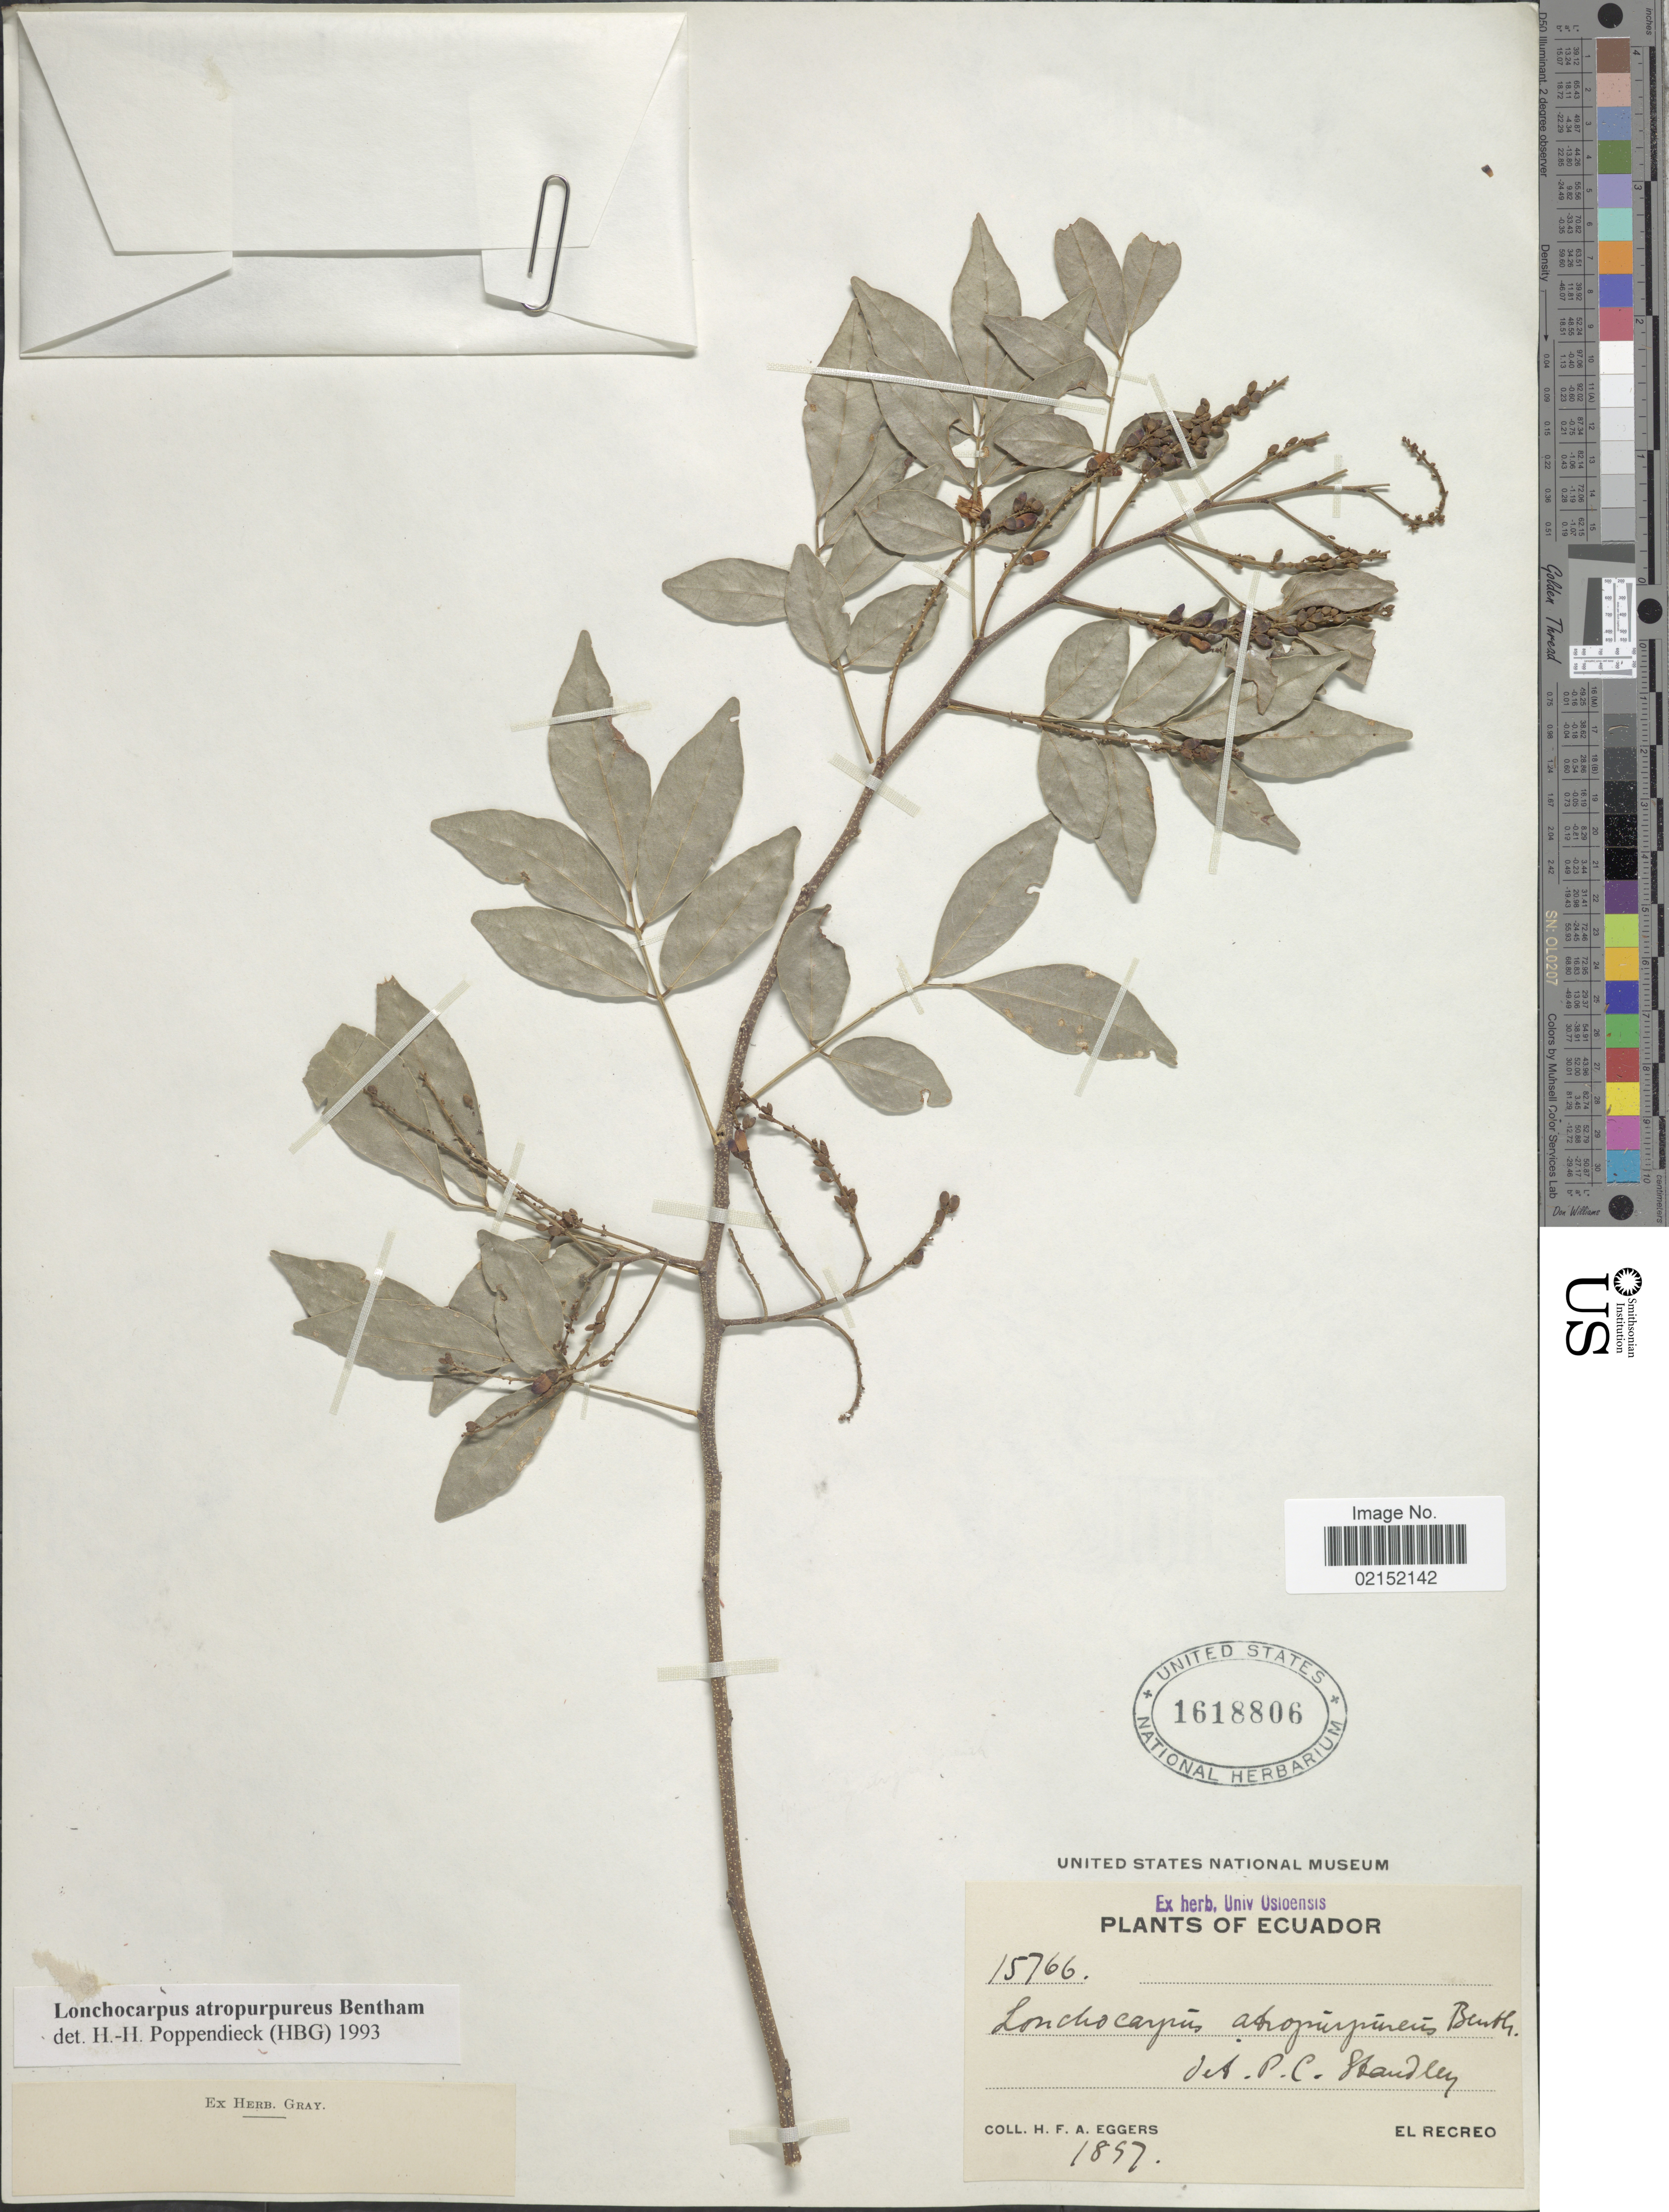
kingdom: Plantae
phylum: Tracheophyta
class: Magnoliopsida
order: Fabales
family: Fabaceae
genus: Lonchocarpus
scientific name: Lonchocarpus atropurpureus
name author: Benth.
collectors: H. F. A. von Eggers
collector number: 15766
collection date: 1897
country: Ecuador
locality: El Recreo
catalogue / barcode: US 1618806